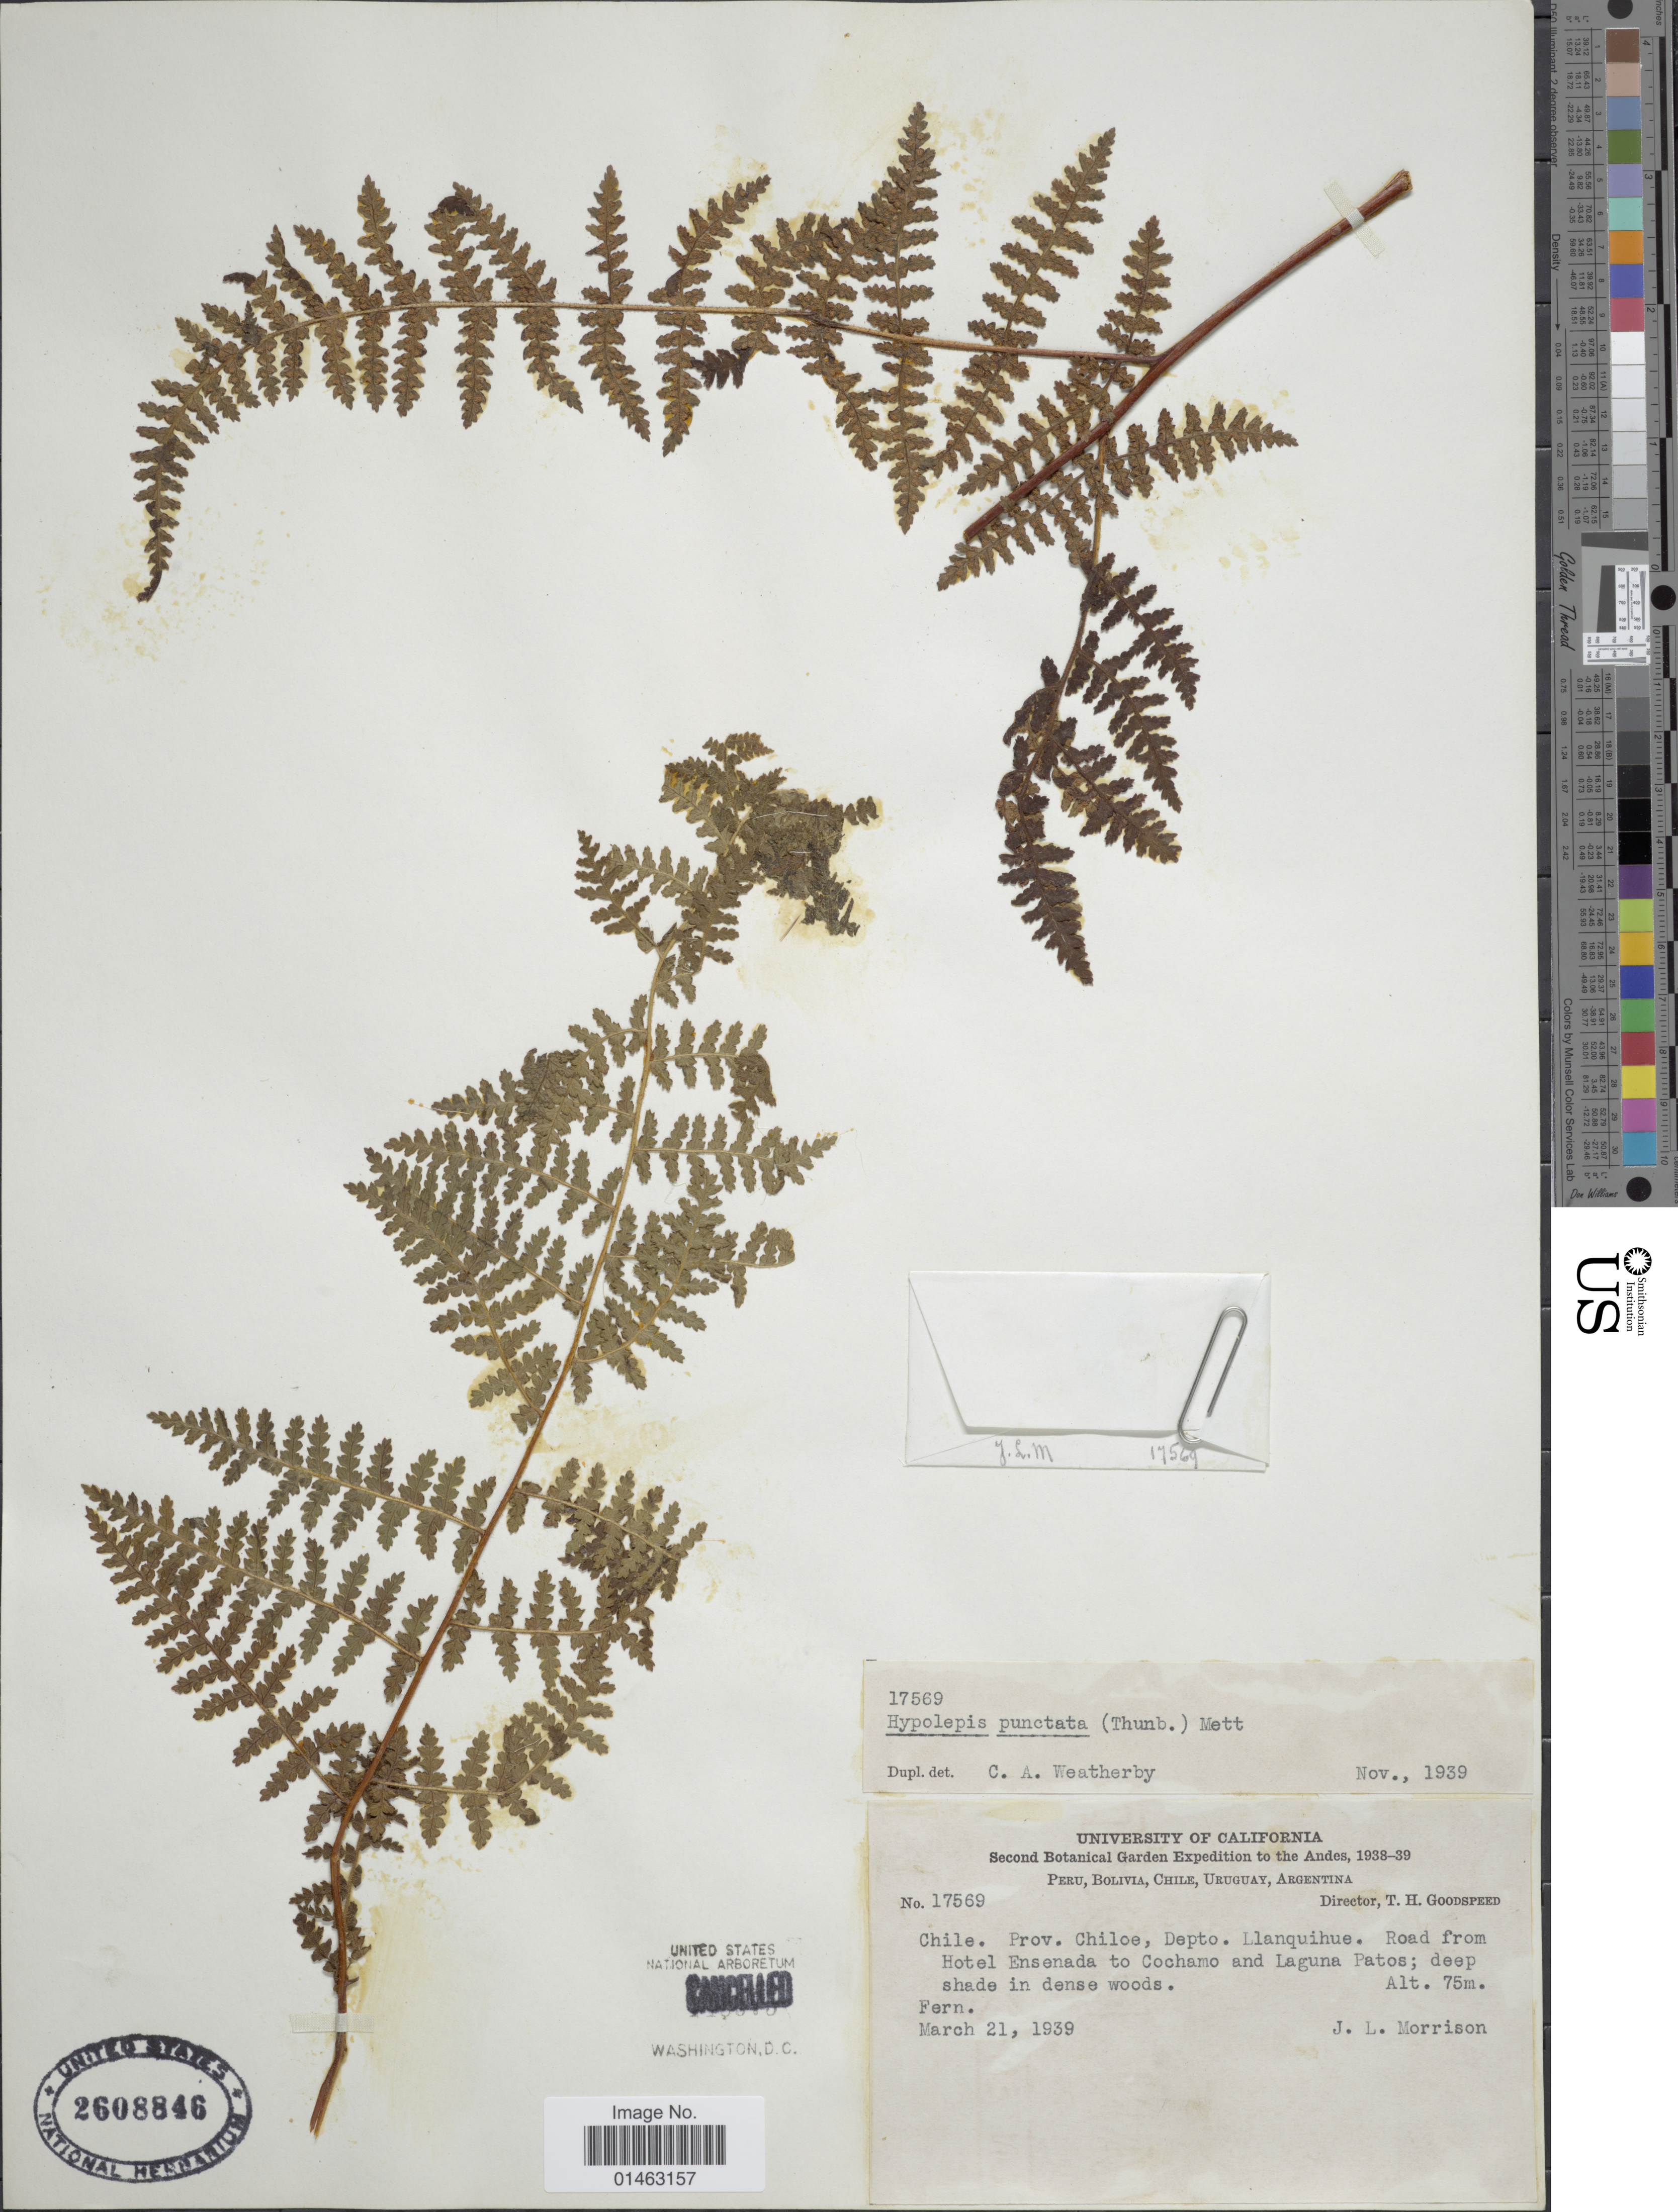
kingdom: Plantae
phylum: Tracheophyta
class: Polypodiopsida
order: Polypodiales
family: Dennstaedtiaceae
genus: Hypolepis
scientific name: Hypolepis repens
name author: (L.) C. Presl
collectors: J. L. Morrison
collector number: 17569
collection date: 1939-03-21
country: Chile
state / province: Arica y Parinacota (XV)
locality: Prov. Chiloe, Depto. Llanquihue. Road from Hotel Ensenada to Cochamo and Laguna Patos.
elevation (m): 75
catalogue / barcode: US 2608846